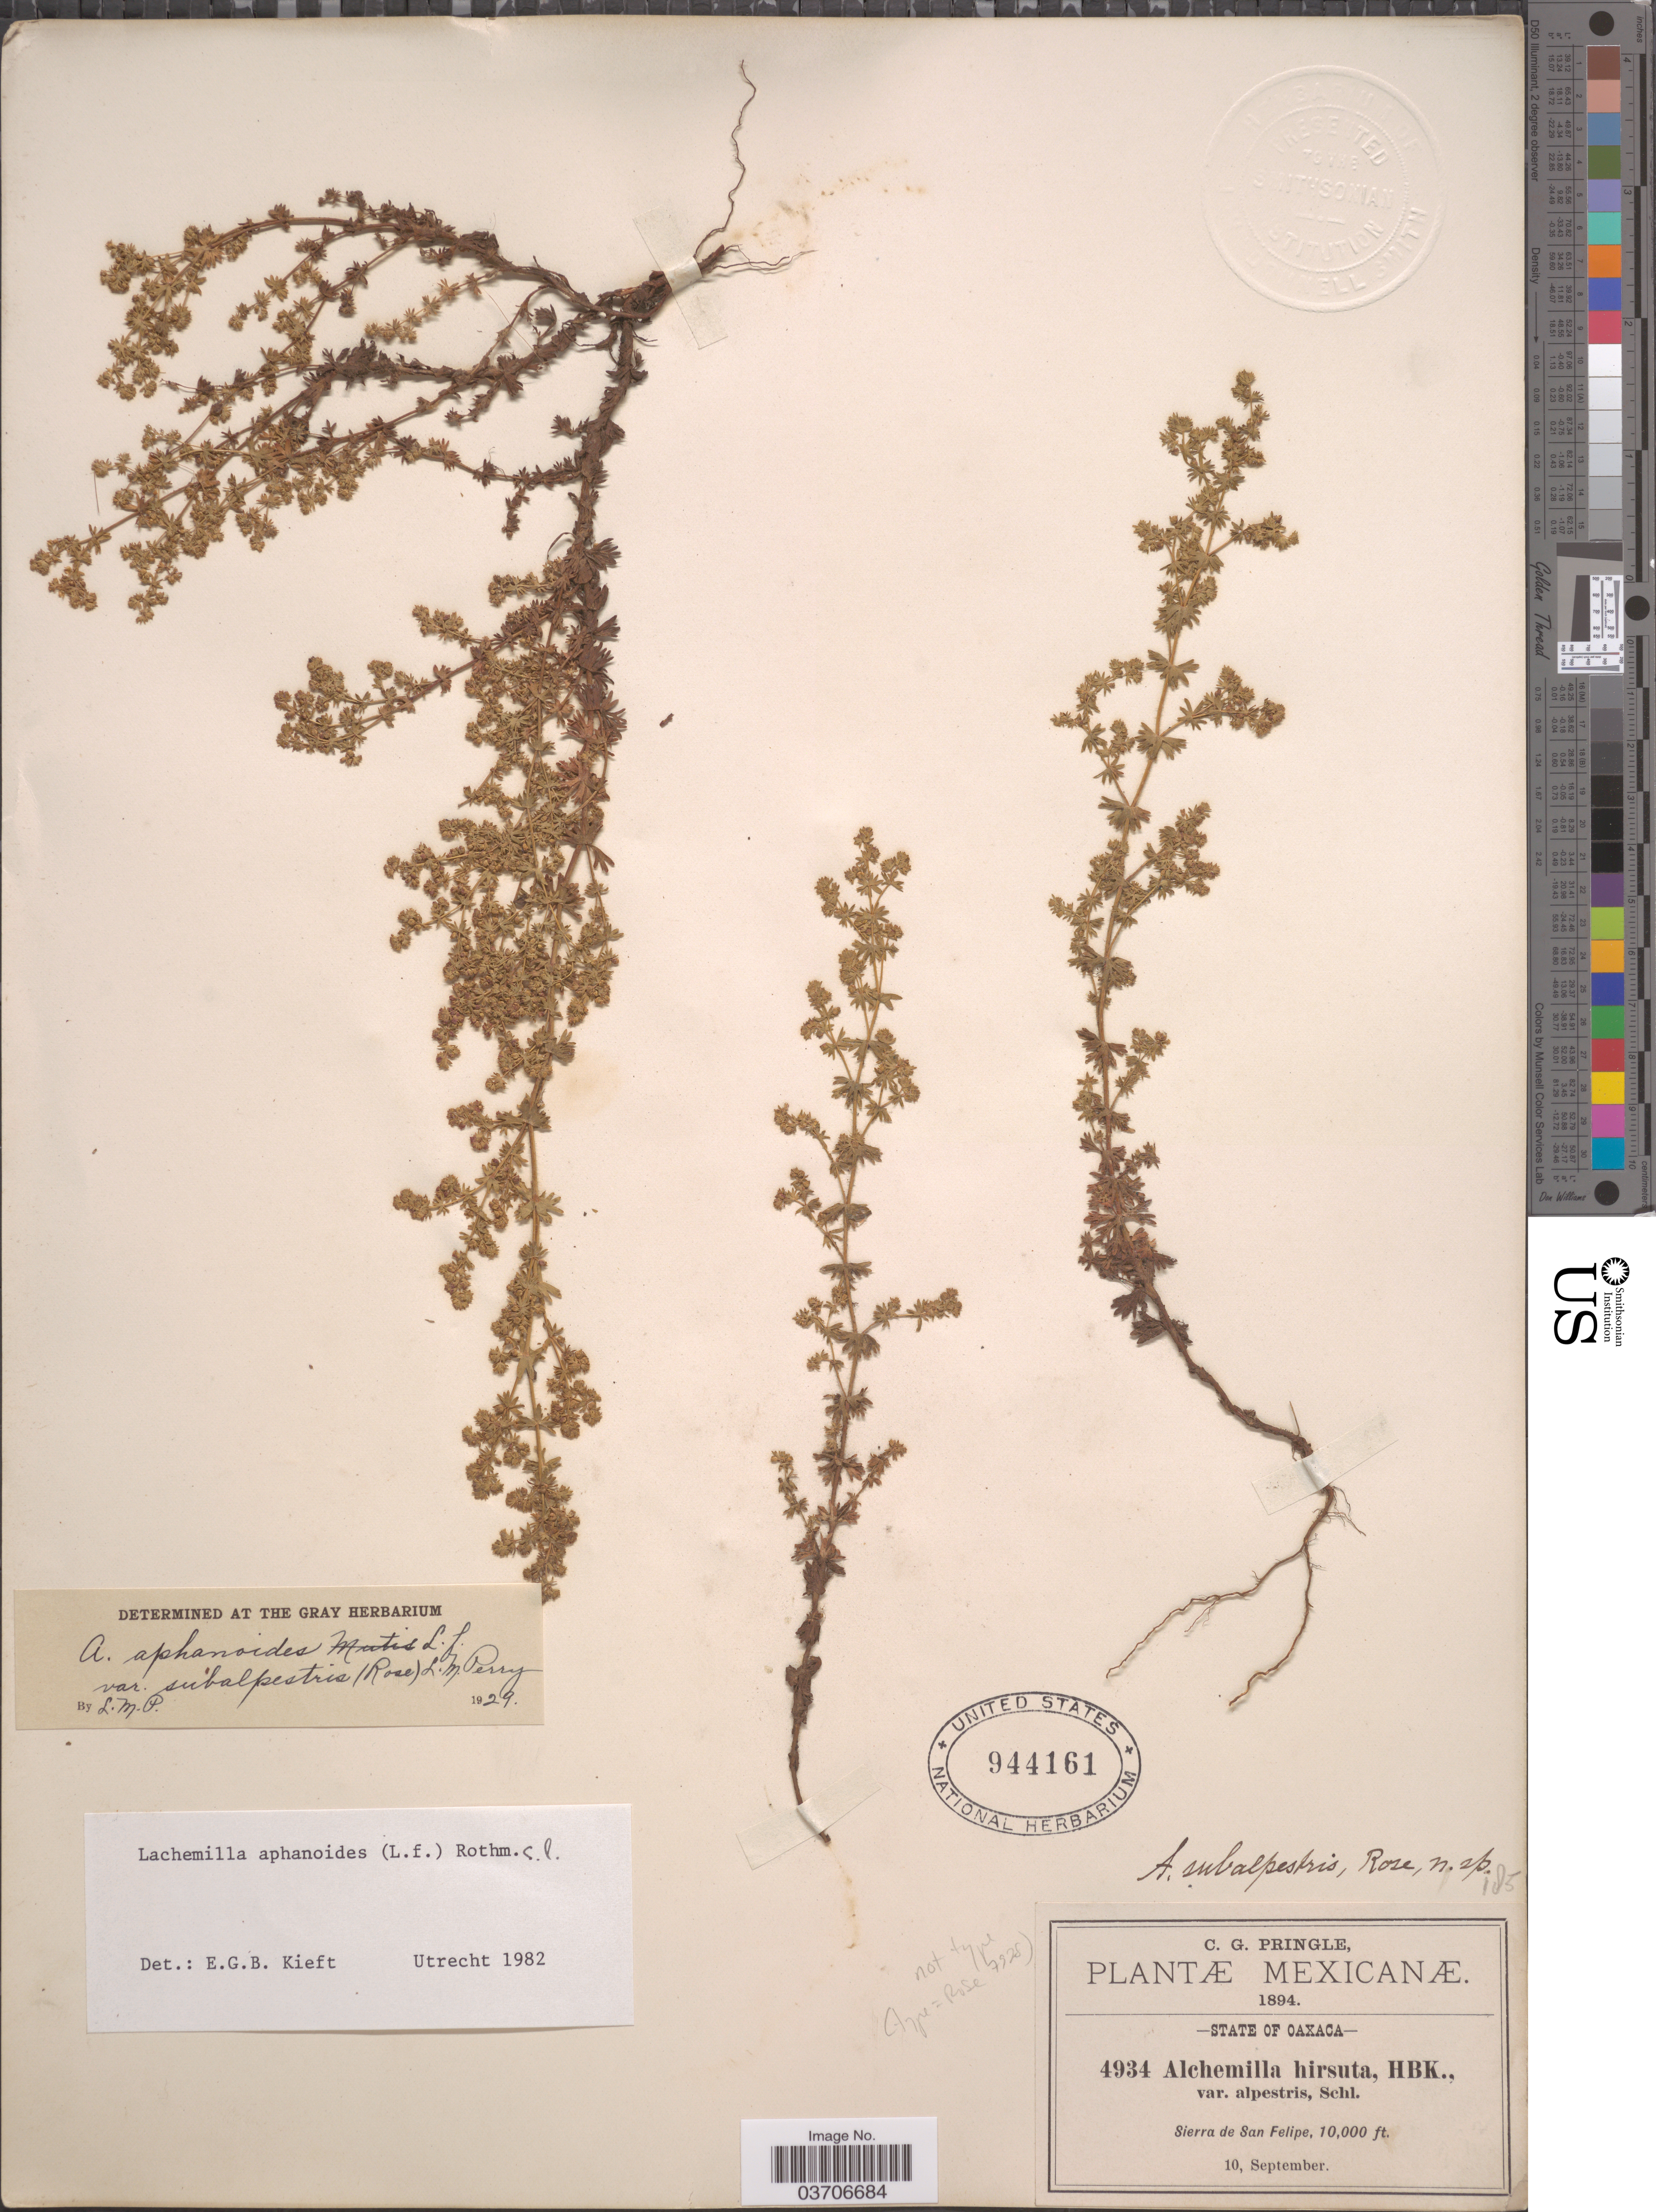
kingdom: Plantae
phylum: Tracheophyta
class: Magnoliopsida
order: Rosales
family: Rosaceae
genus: Lachemilla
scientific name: Lachemilla aphanoides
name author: (Mutis ex L. f.) Rothm.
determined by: Kieft, E. G. B.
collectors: C. G. Pringle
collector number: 4934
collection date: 1894-09-10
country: Mexico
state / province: Oaxaca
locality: Sierra de San Felipe.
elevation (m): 3048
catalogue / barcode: US 944161